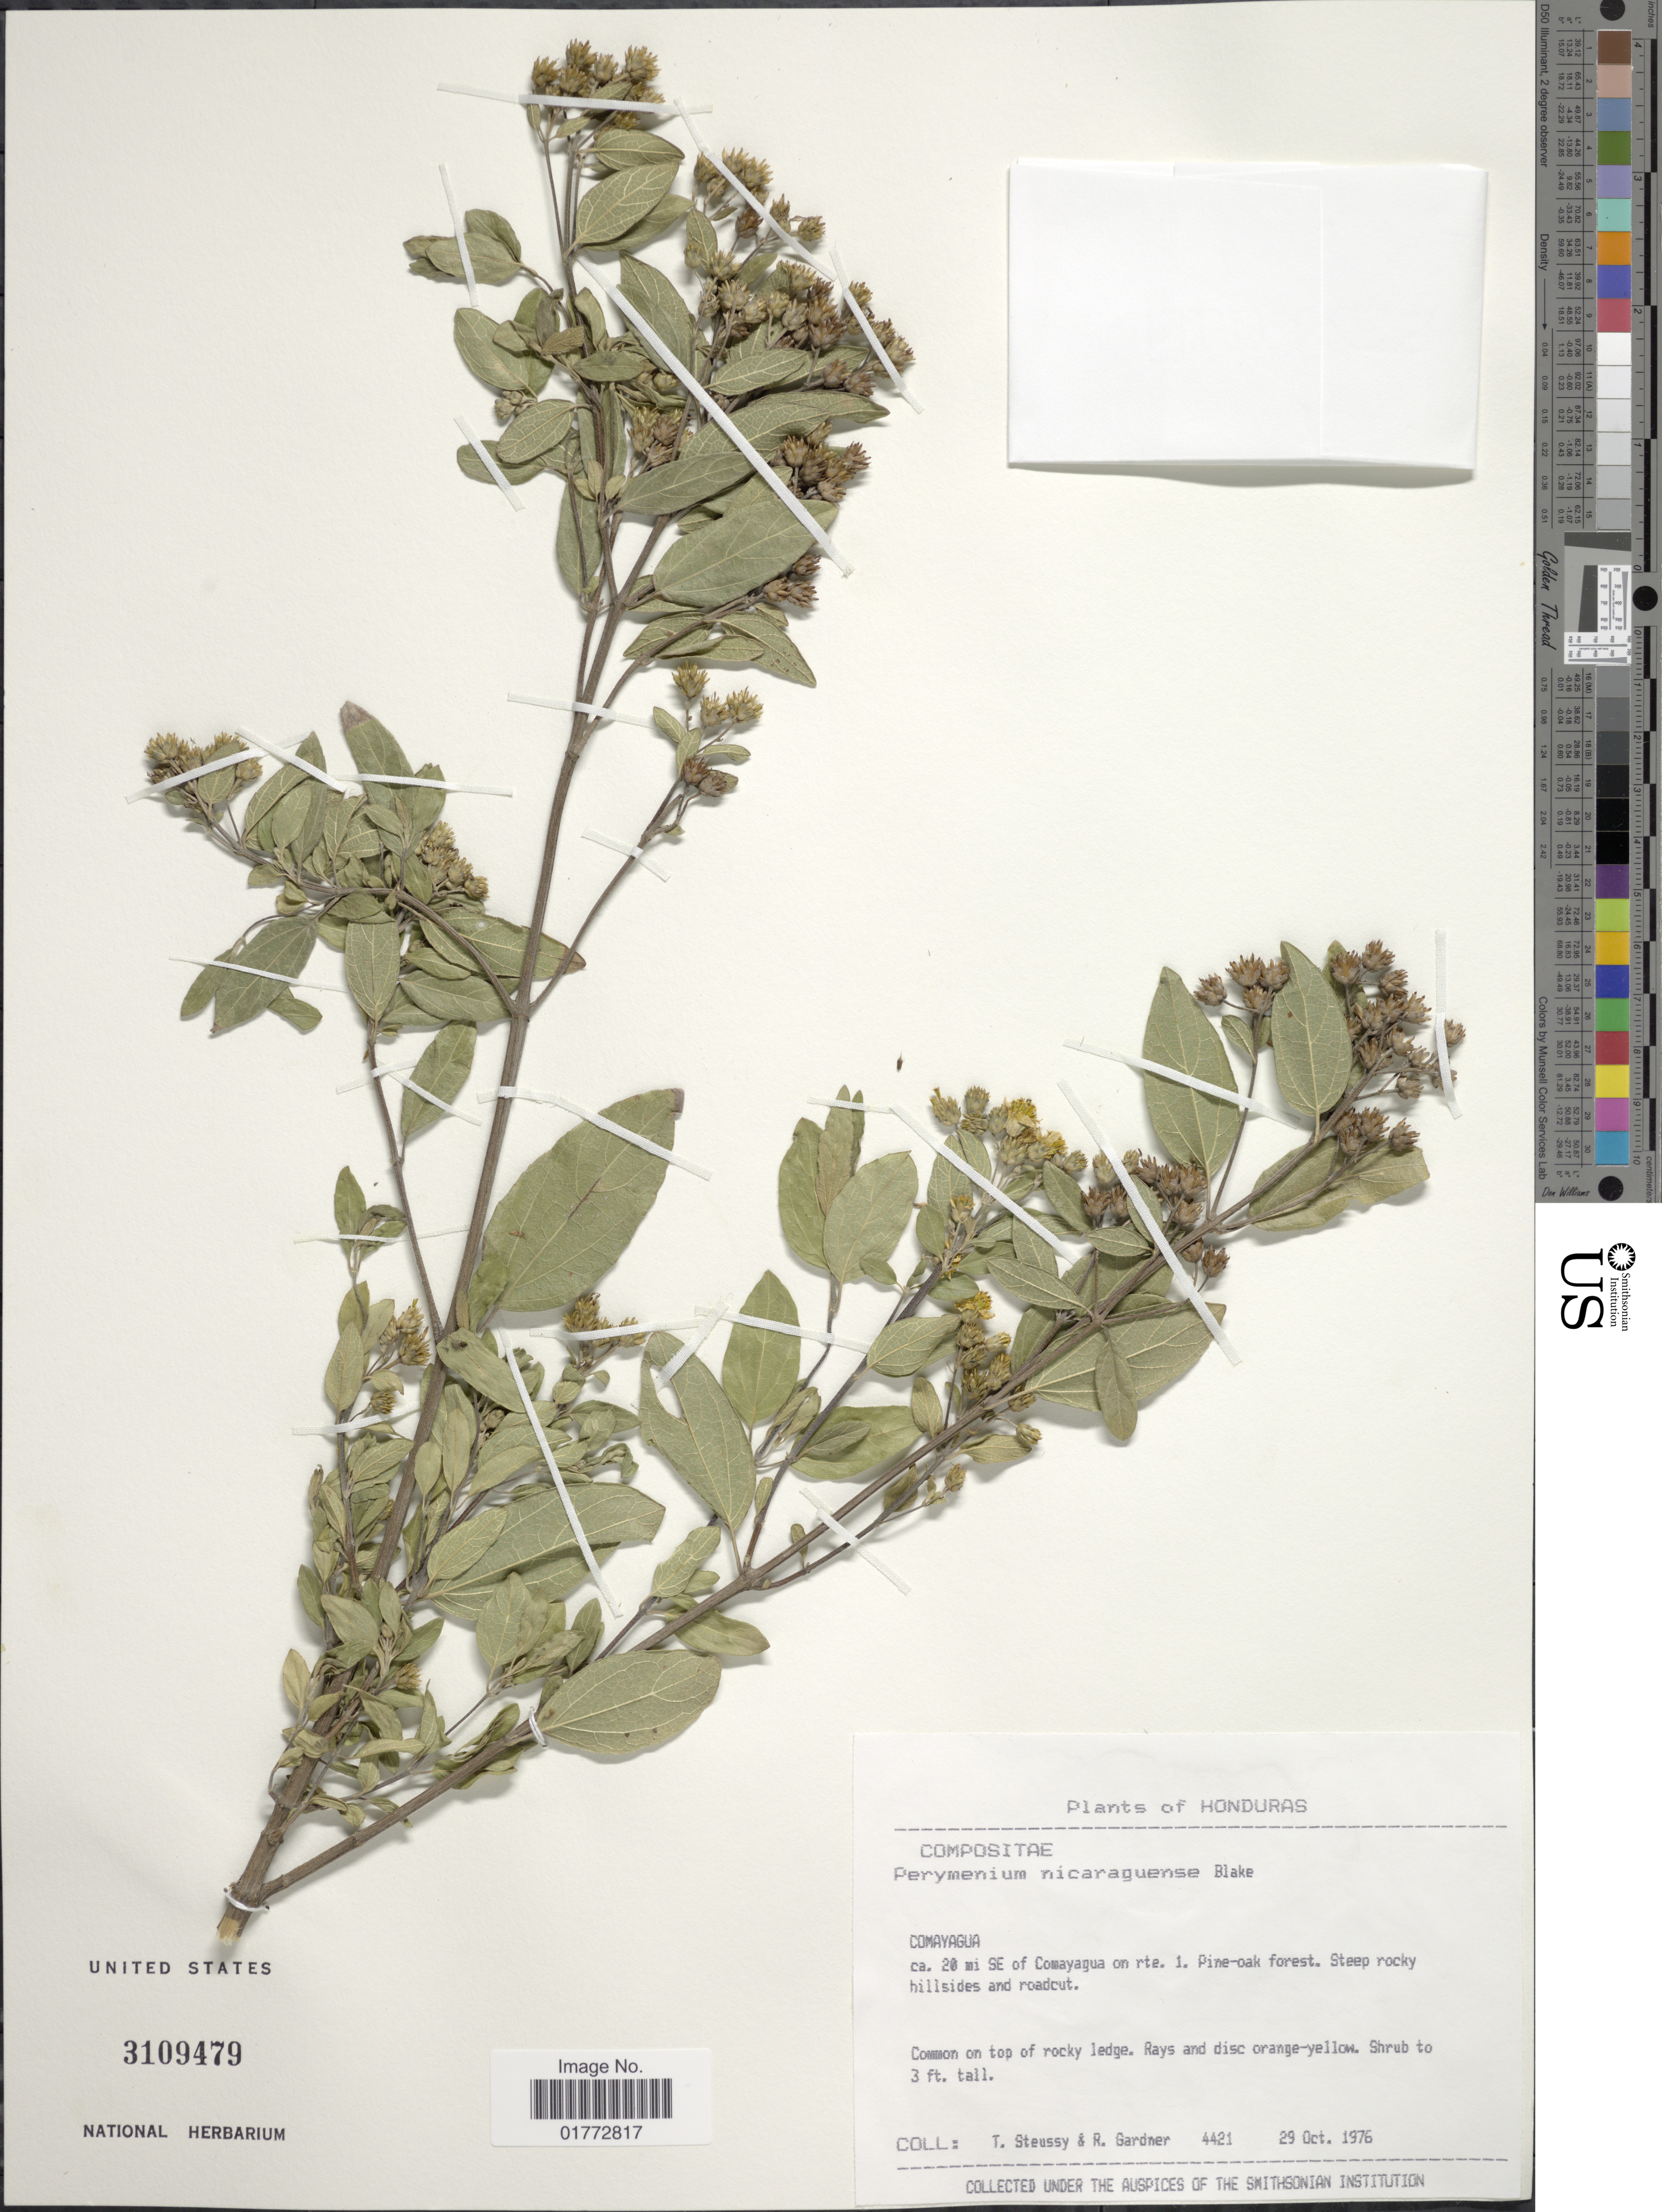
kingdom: Plantae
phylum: Tracheophyta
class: Magnoliopsida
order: Asterales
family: Asteraceae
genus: Perymenium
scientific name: Perymenium nicaraguense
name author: S.F. Blake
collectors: T. Steussy & R. C. Gardner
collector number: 4421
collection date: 1976-10-29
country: Honduras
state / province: Comayagua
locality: Ca. 20 mi SE of Comayagua on rte. 1.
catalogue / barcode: US 3109479